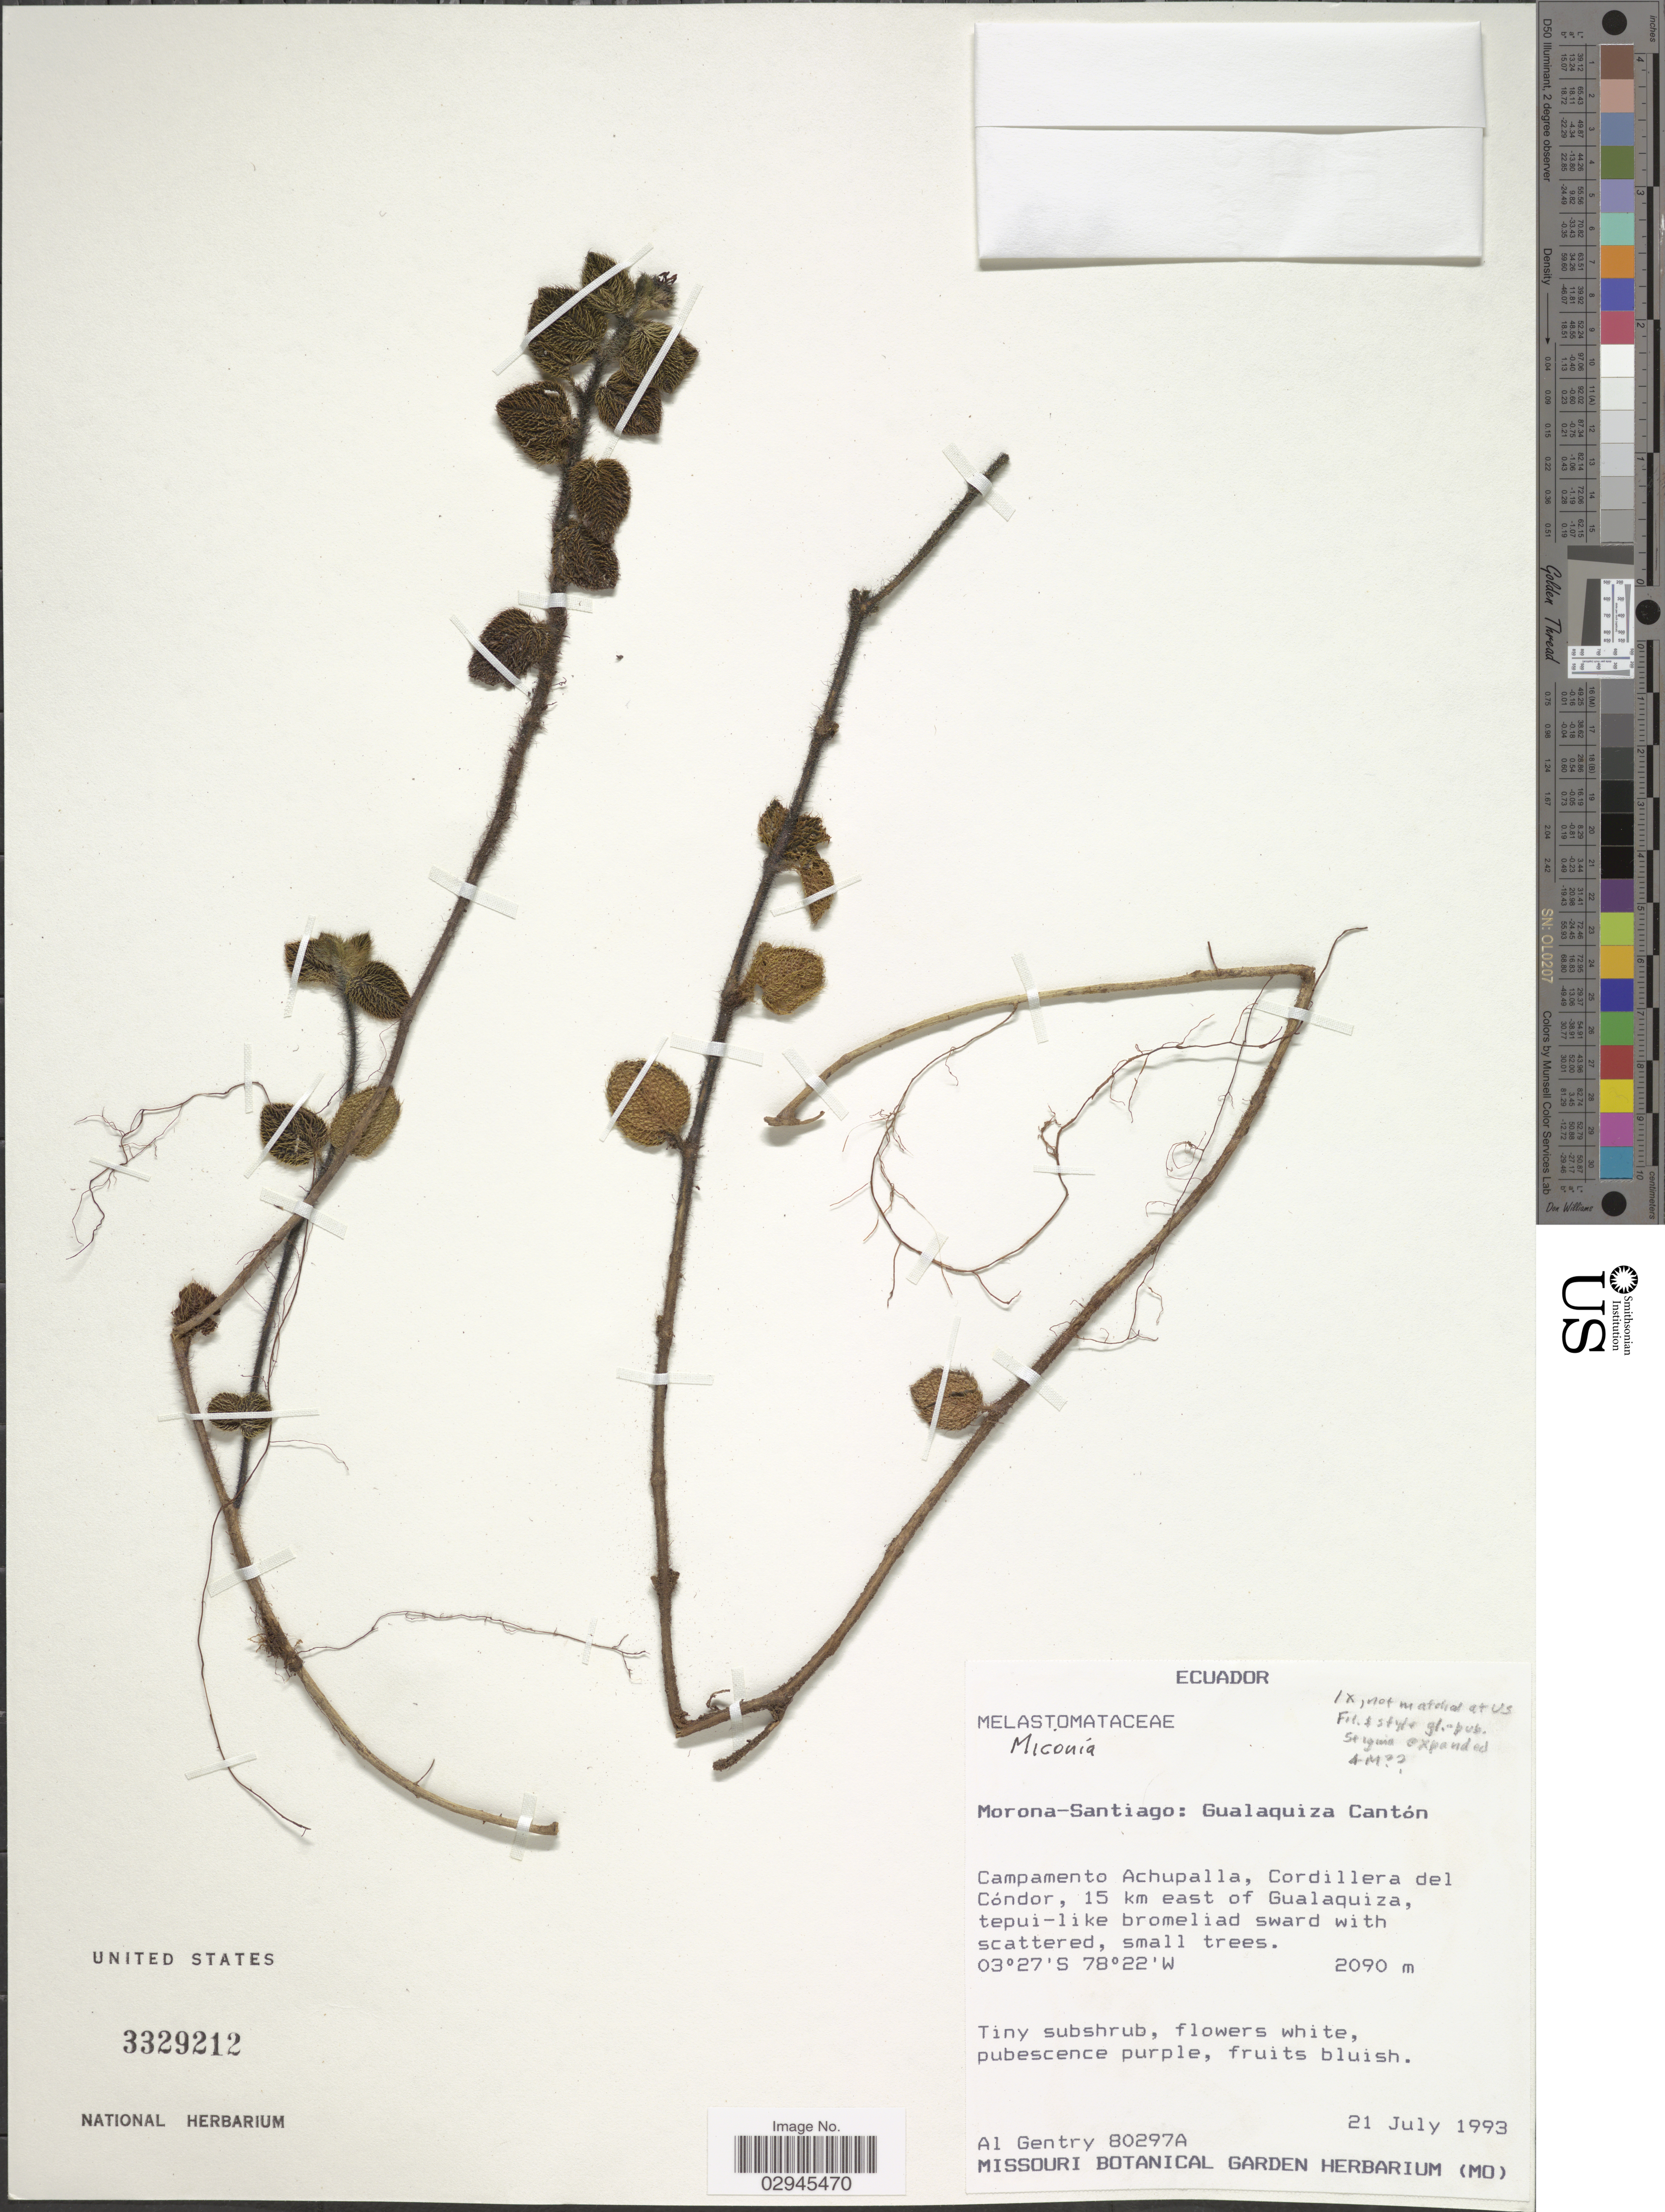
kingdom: Plantae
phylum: Tracheophyta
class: Magnoliopsida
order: Myrtales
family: Melastomataceae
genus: Miconia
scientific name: Miconia sp.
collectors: A. H. Gentry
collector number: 80297A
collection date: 1993-07-21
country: Ecuador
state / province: Morona-Santiago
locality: Gualaquiza Cantón. Campamento Achupalla, Cordillera del Cóndor, 15 km east of Gualaquiza, tepui-like bromeliad sward with scattered, small trees.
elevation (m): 2090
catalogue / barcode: US 3329212